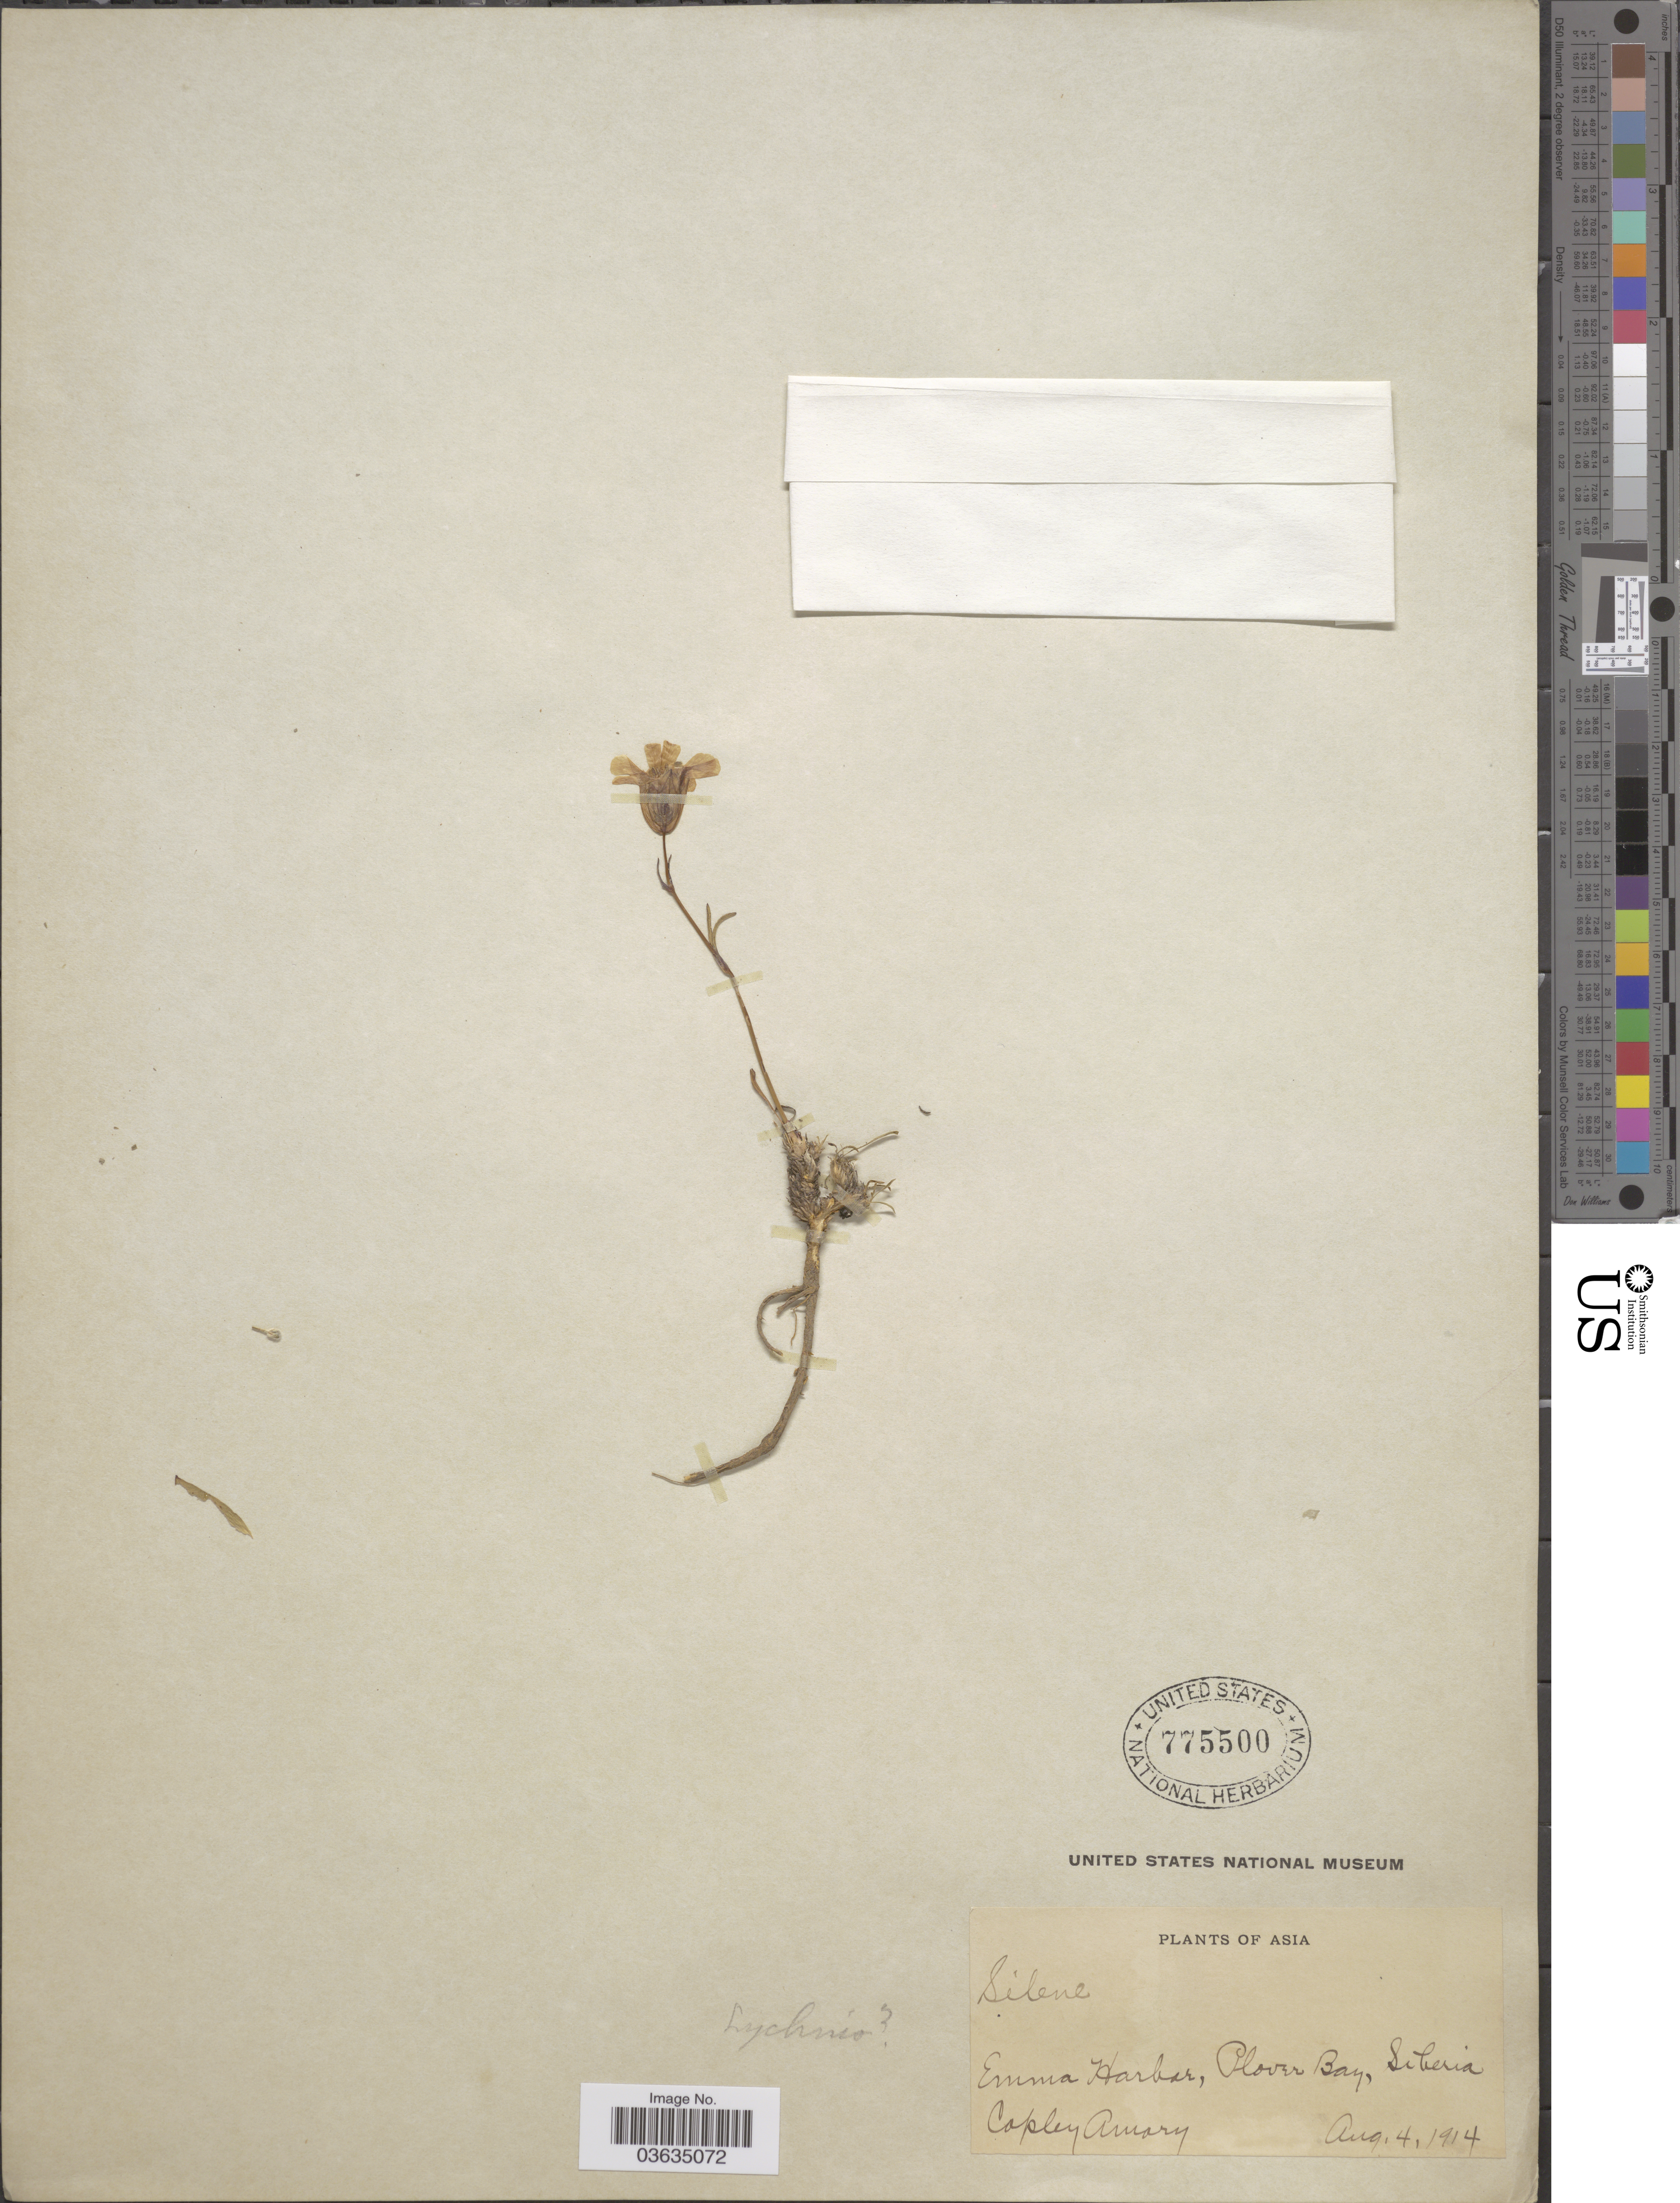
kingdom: Plantae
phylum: Tracheophyta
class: Magnoliopsida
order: Caryophyllales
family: Caryophyllaceae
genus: Silene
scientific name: Silene sp.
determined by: Strong, Mark T., (BOT), Smithsonian Institution - National Museum of Natural History (UNITED STATES)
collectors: C. Amary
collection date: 1914-08-04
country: Russian Federation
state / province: Chukotka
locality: Asia. Emma Harbor, Plover Bay, Siberia.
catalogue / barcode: US 775500